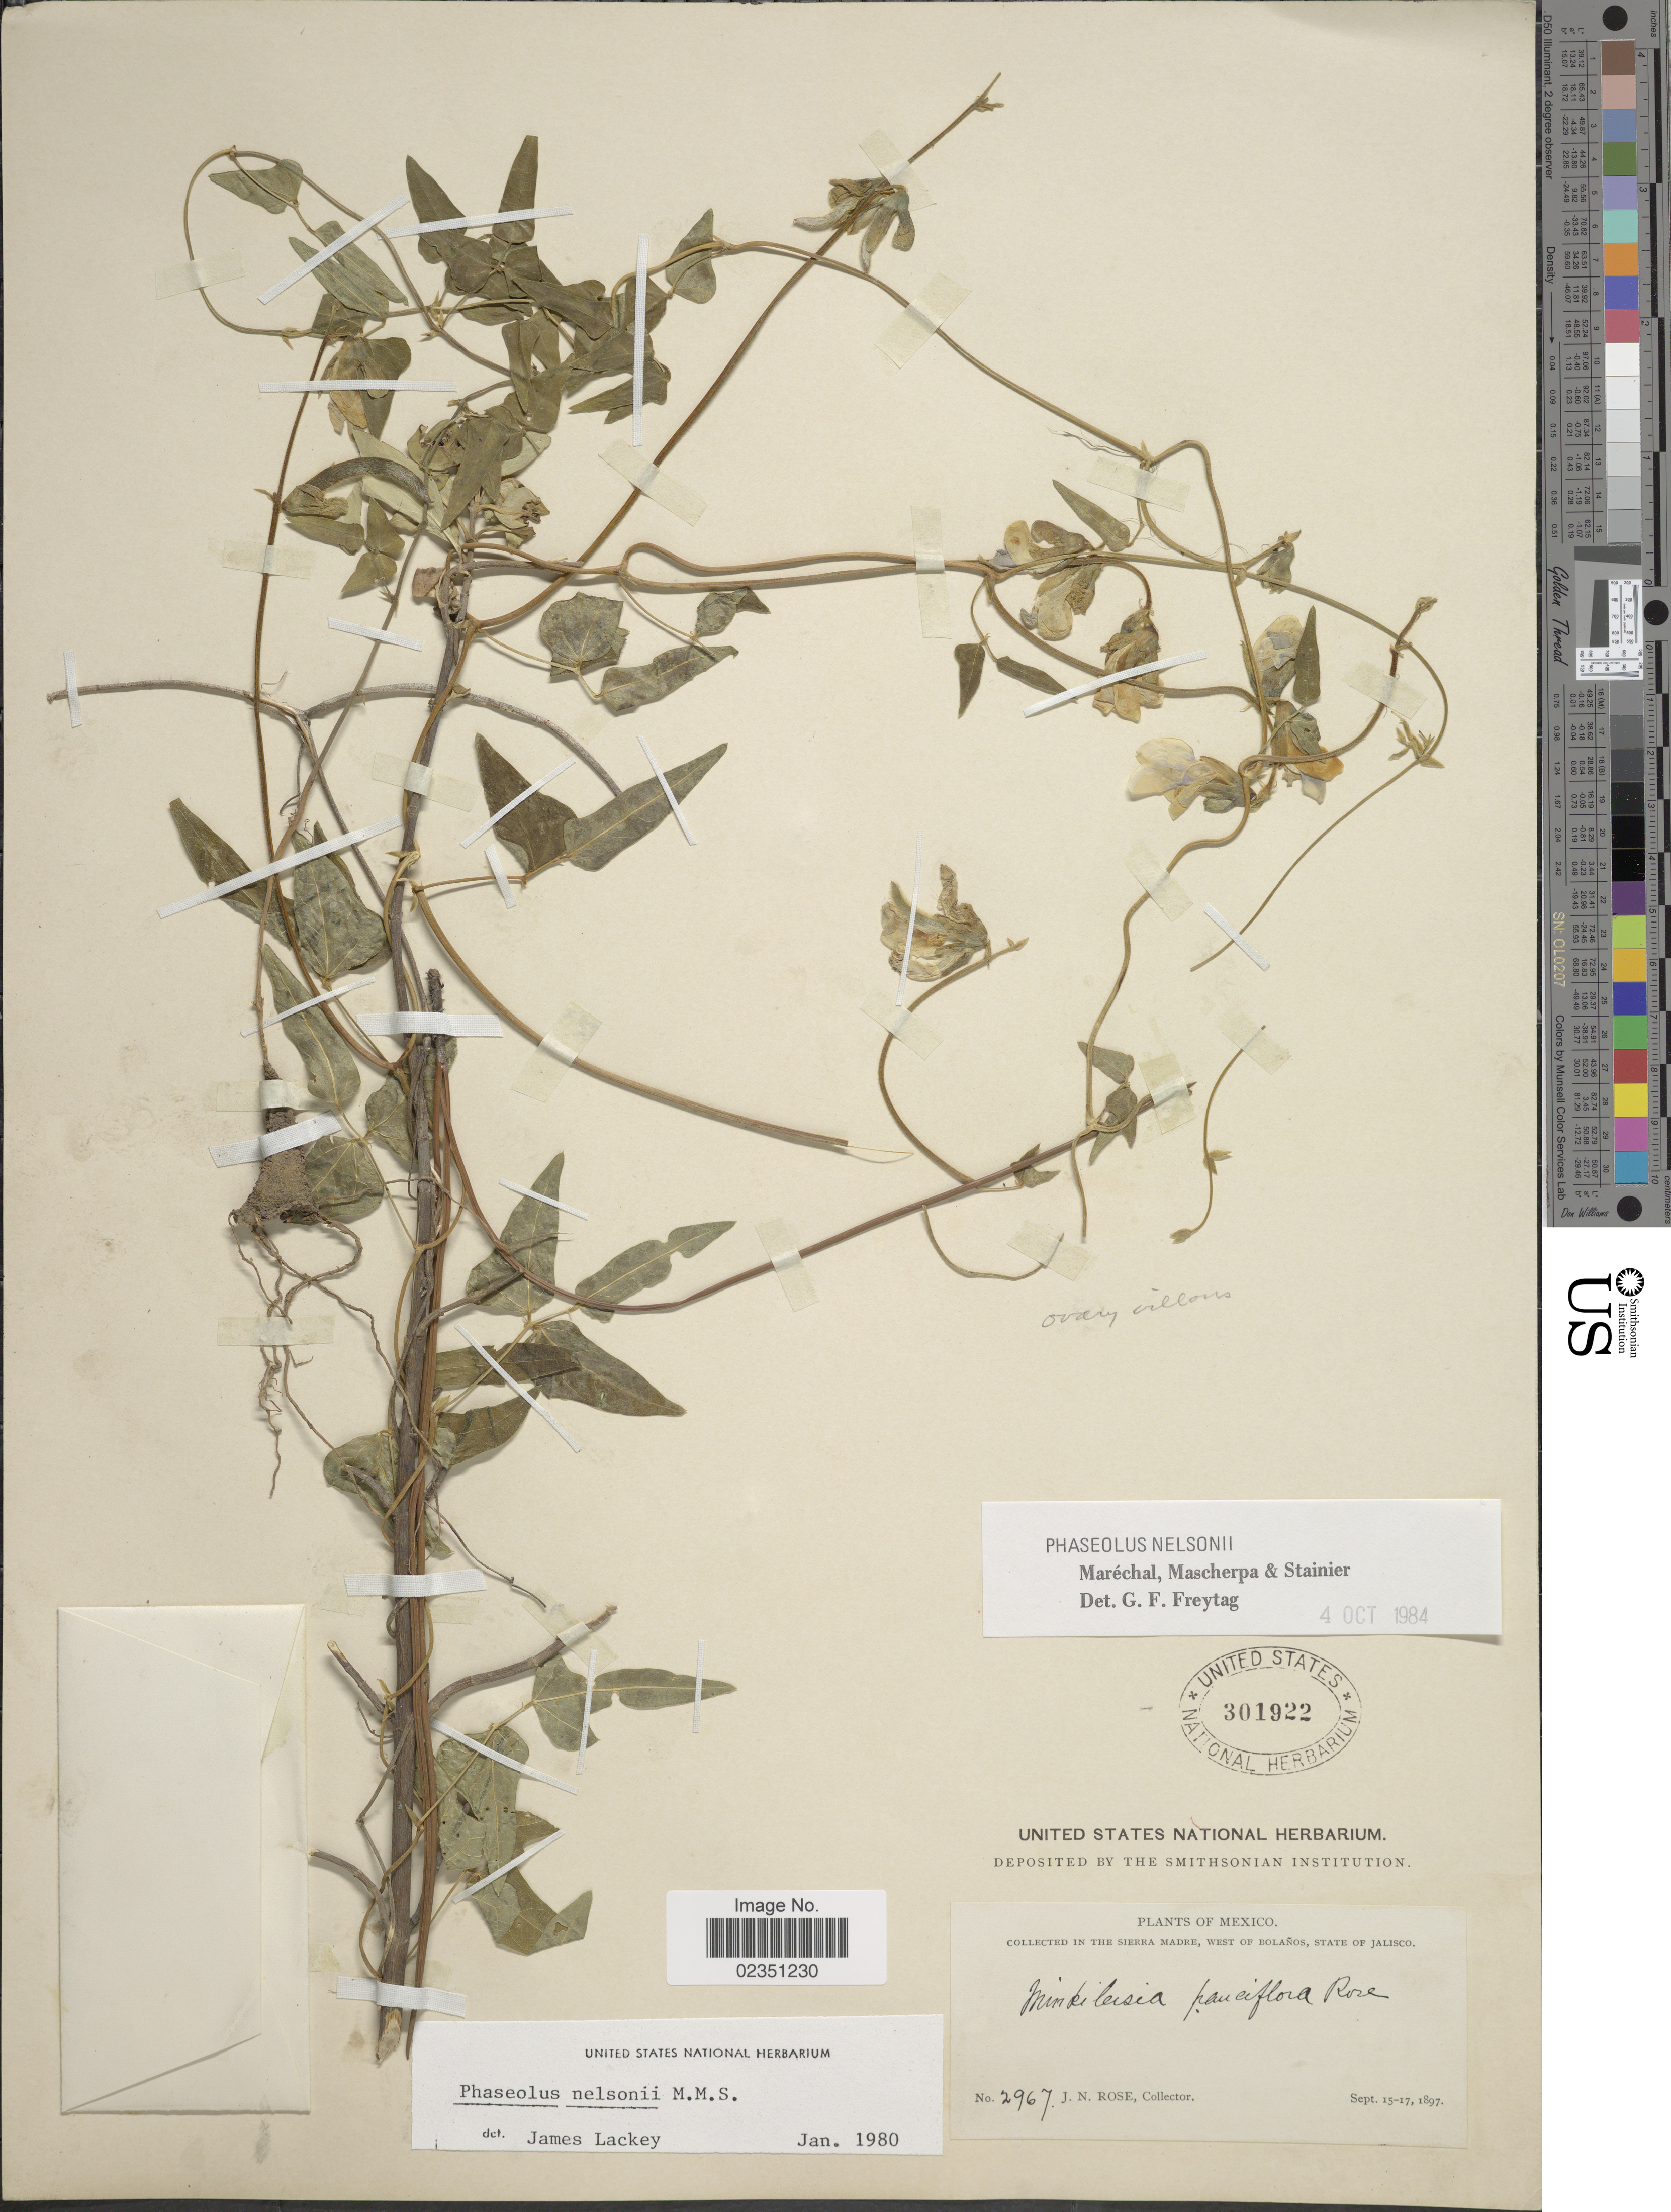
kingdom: Plantae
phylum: Tracheophyta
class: Magnoliopsida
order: Fabales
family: Fabaceae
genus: Phaseolus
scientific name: Phaseolus nelsonii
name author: Maréchal & et al.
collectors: J. N. Rose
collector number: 2967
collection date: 1897-09-15/1897-09-17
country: Mexico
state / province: Jalisco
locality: Sierra Madre, West of Bolanos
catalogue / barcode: US 301922